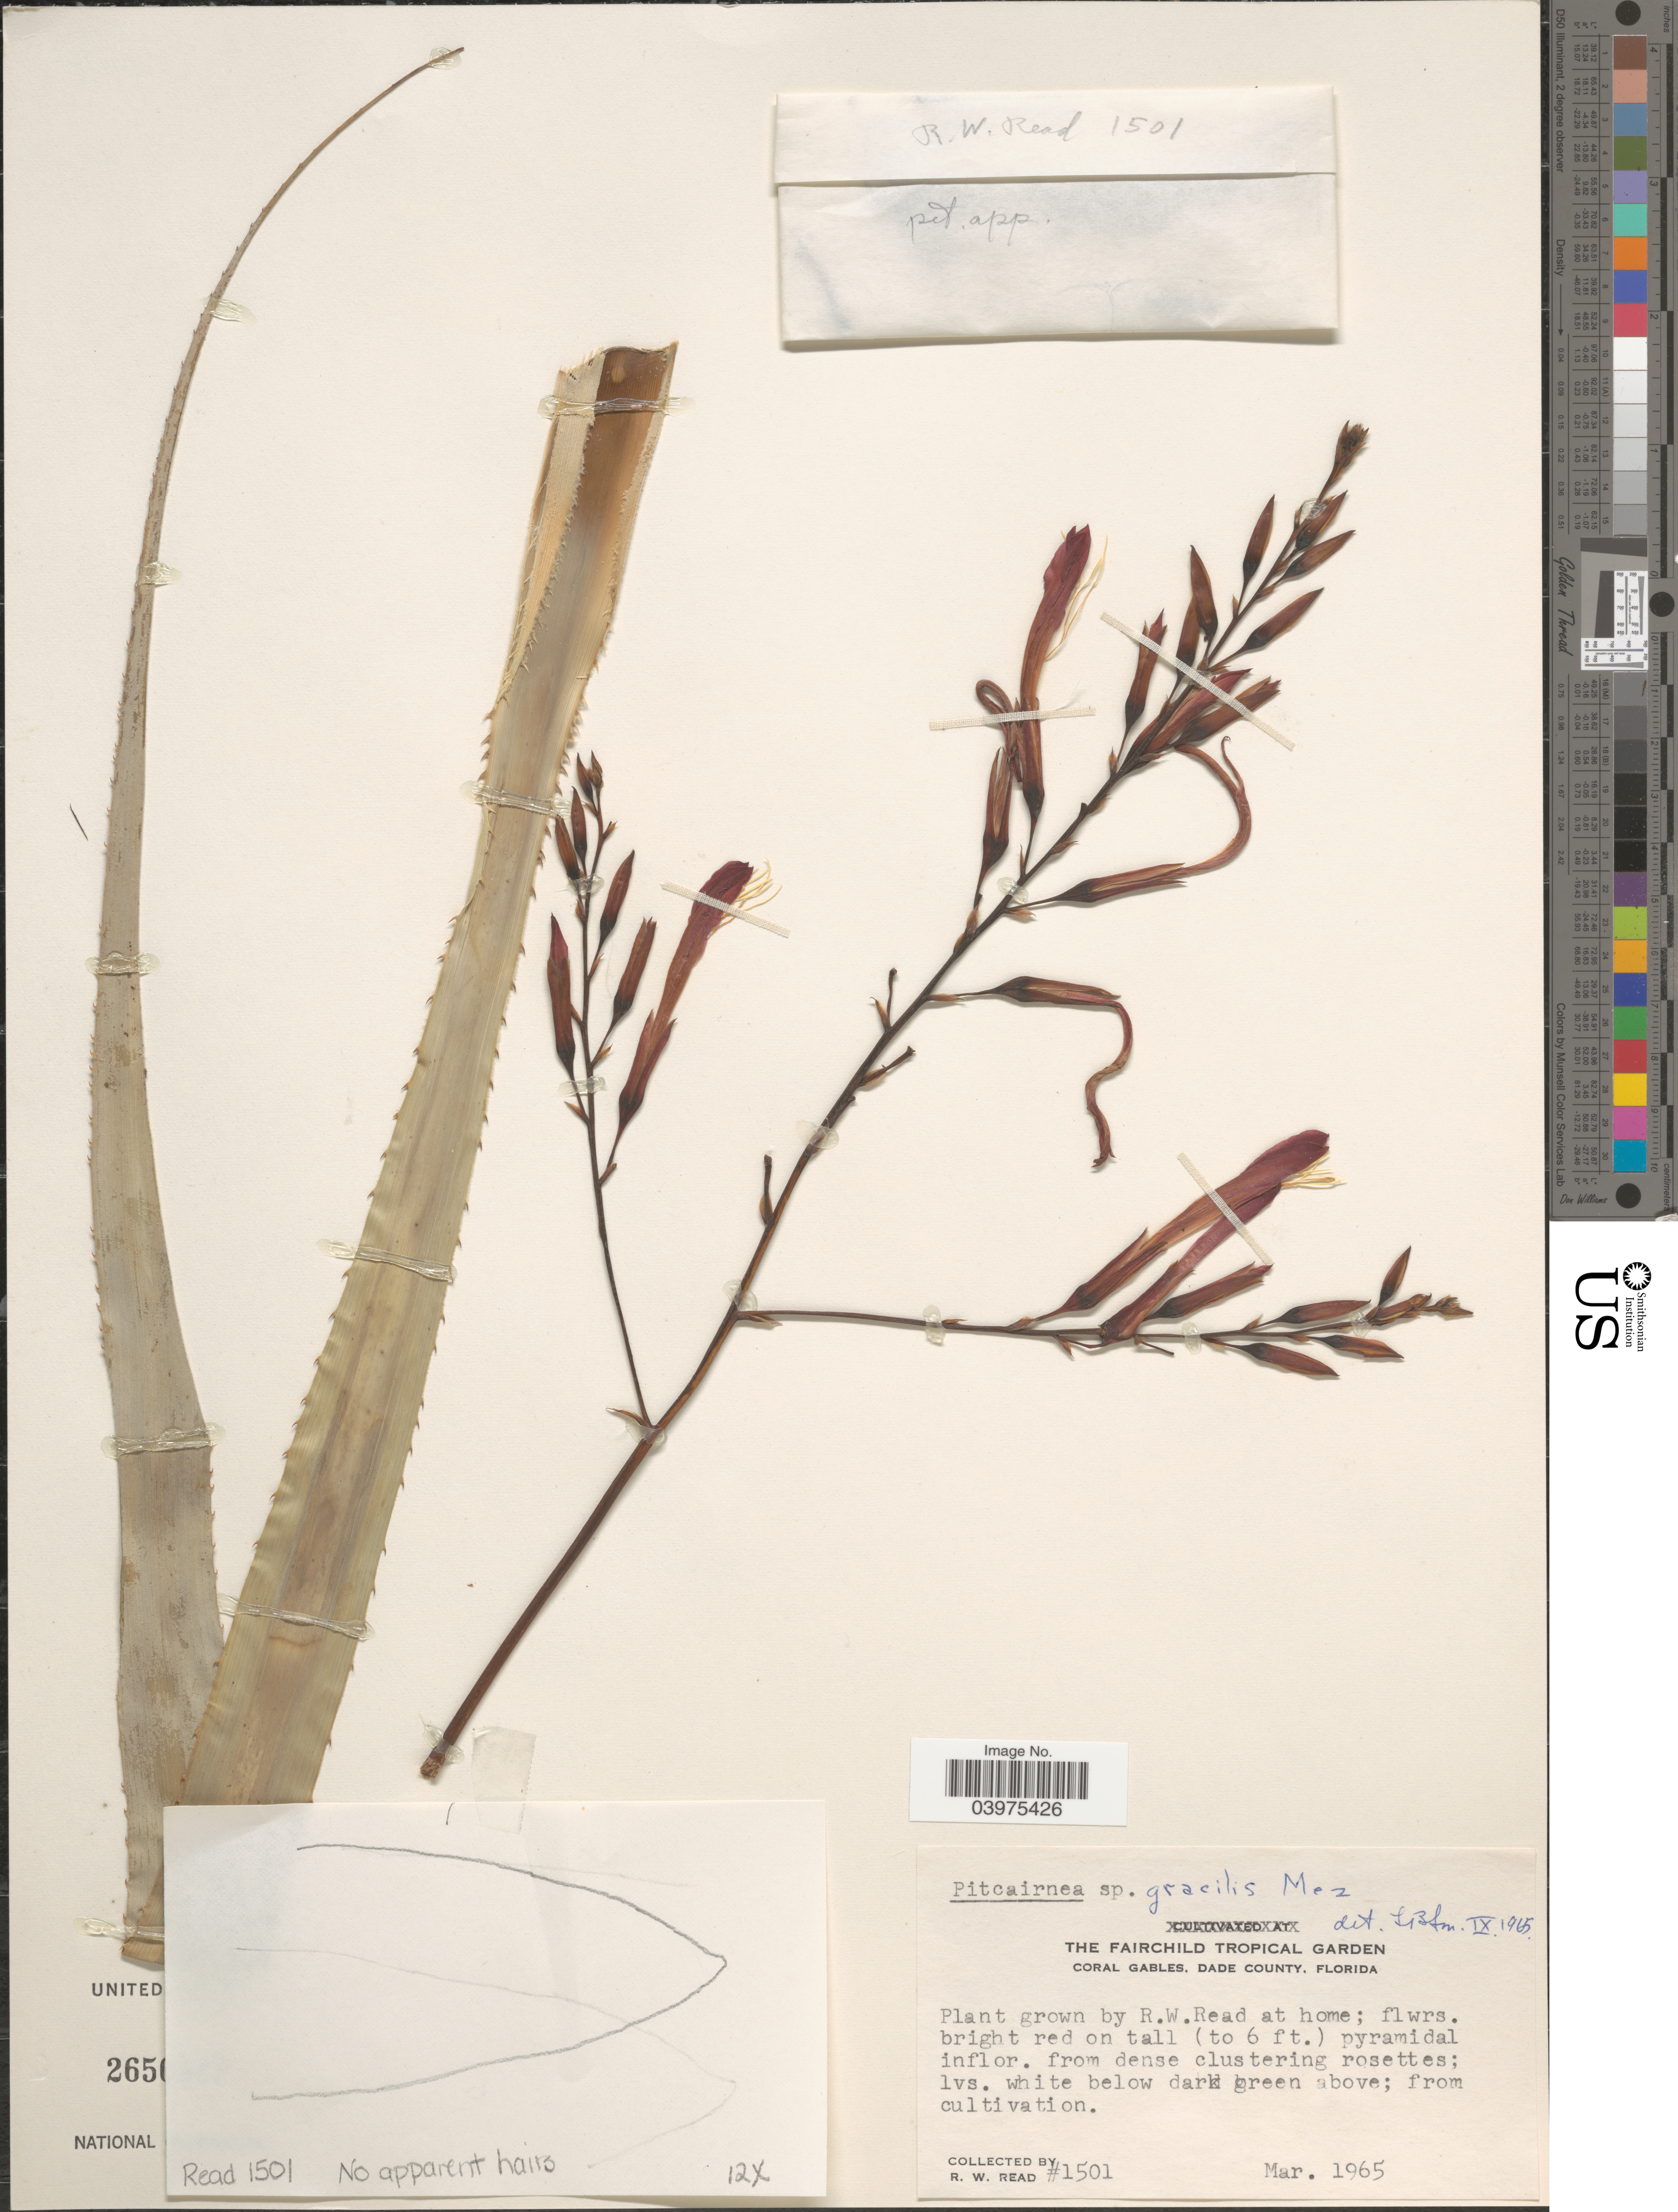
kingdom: Plantae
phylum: Tracheophyta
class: Liliopsida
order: Poales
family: Bromeliaceae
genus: Pitcairnia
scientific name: Pitcairnia gracilis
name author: Mez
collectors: R. W. Read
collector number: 1501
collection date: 1965-03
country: United States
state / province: Florida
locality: The Fairchild Tropical Garden. Coral Gables, Dade County.